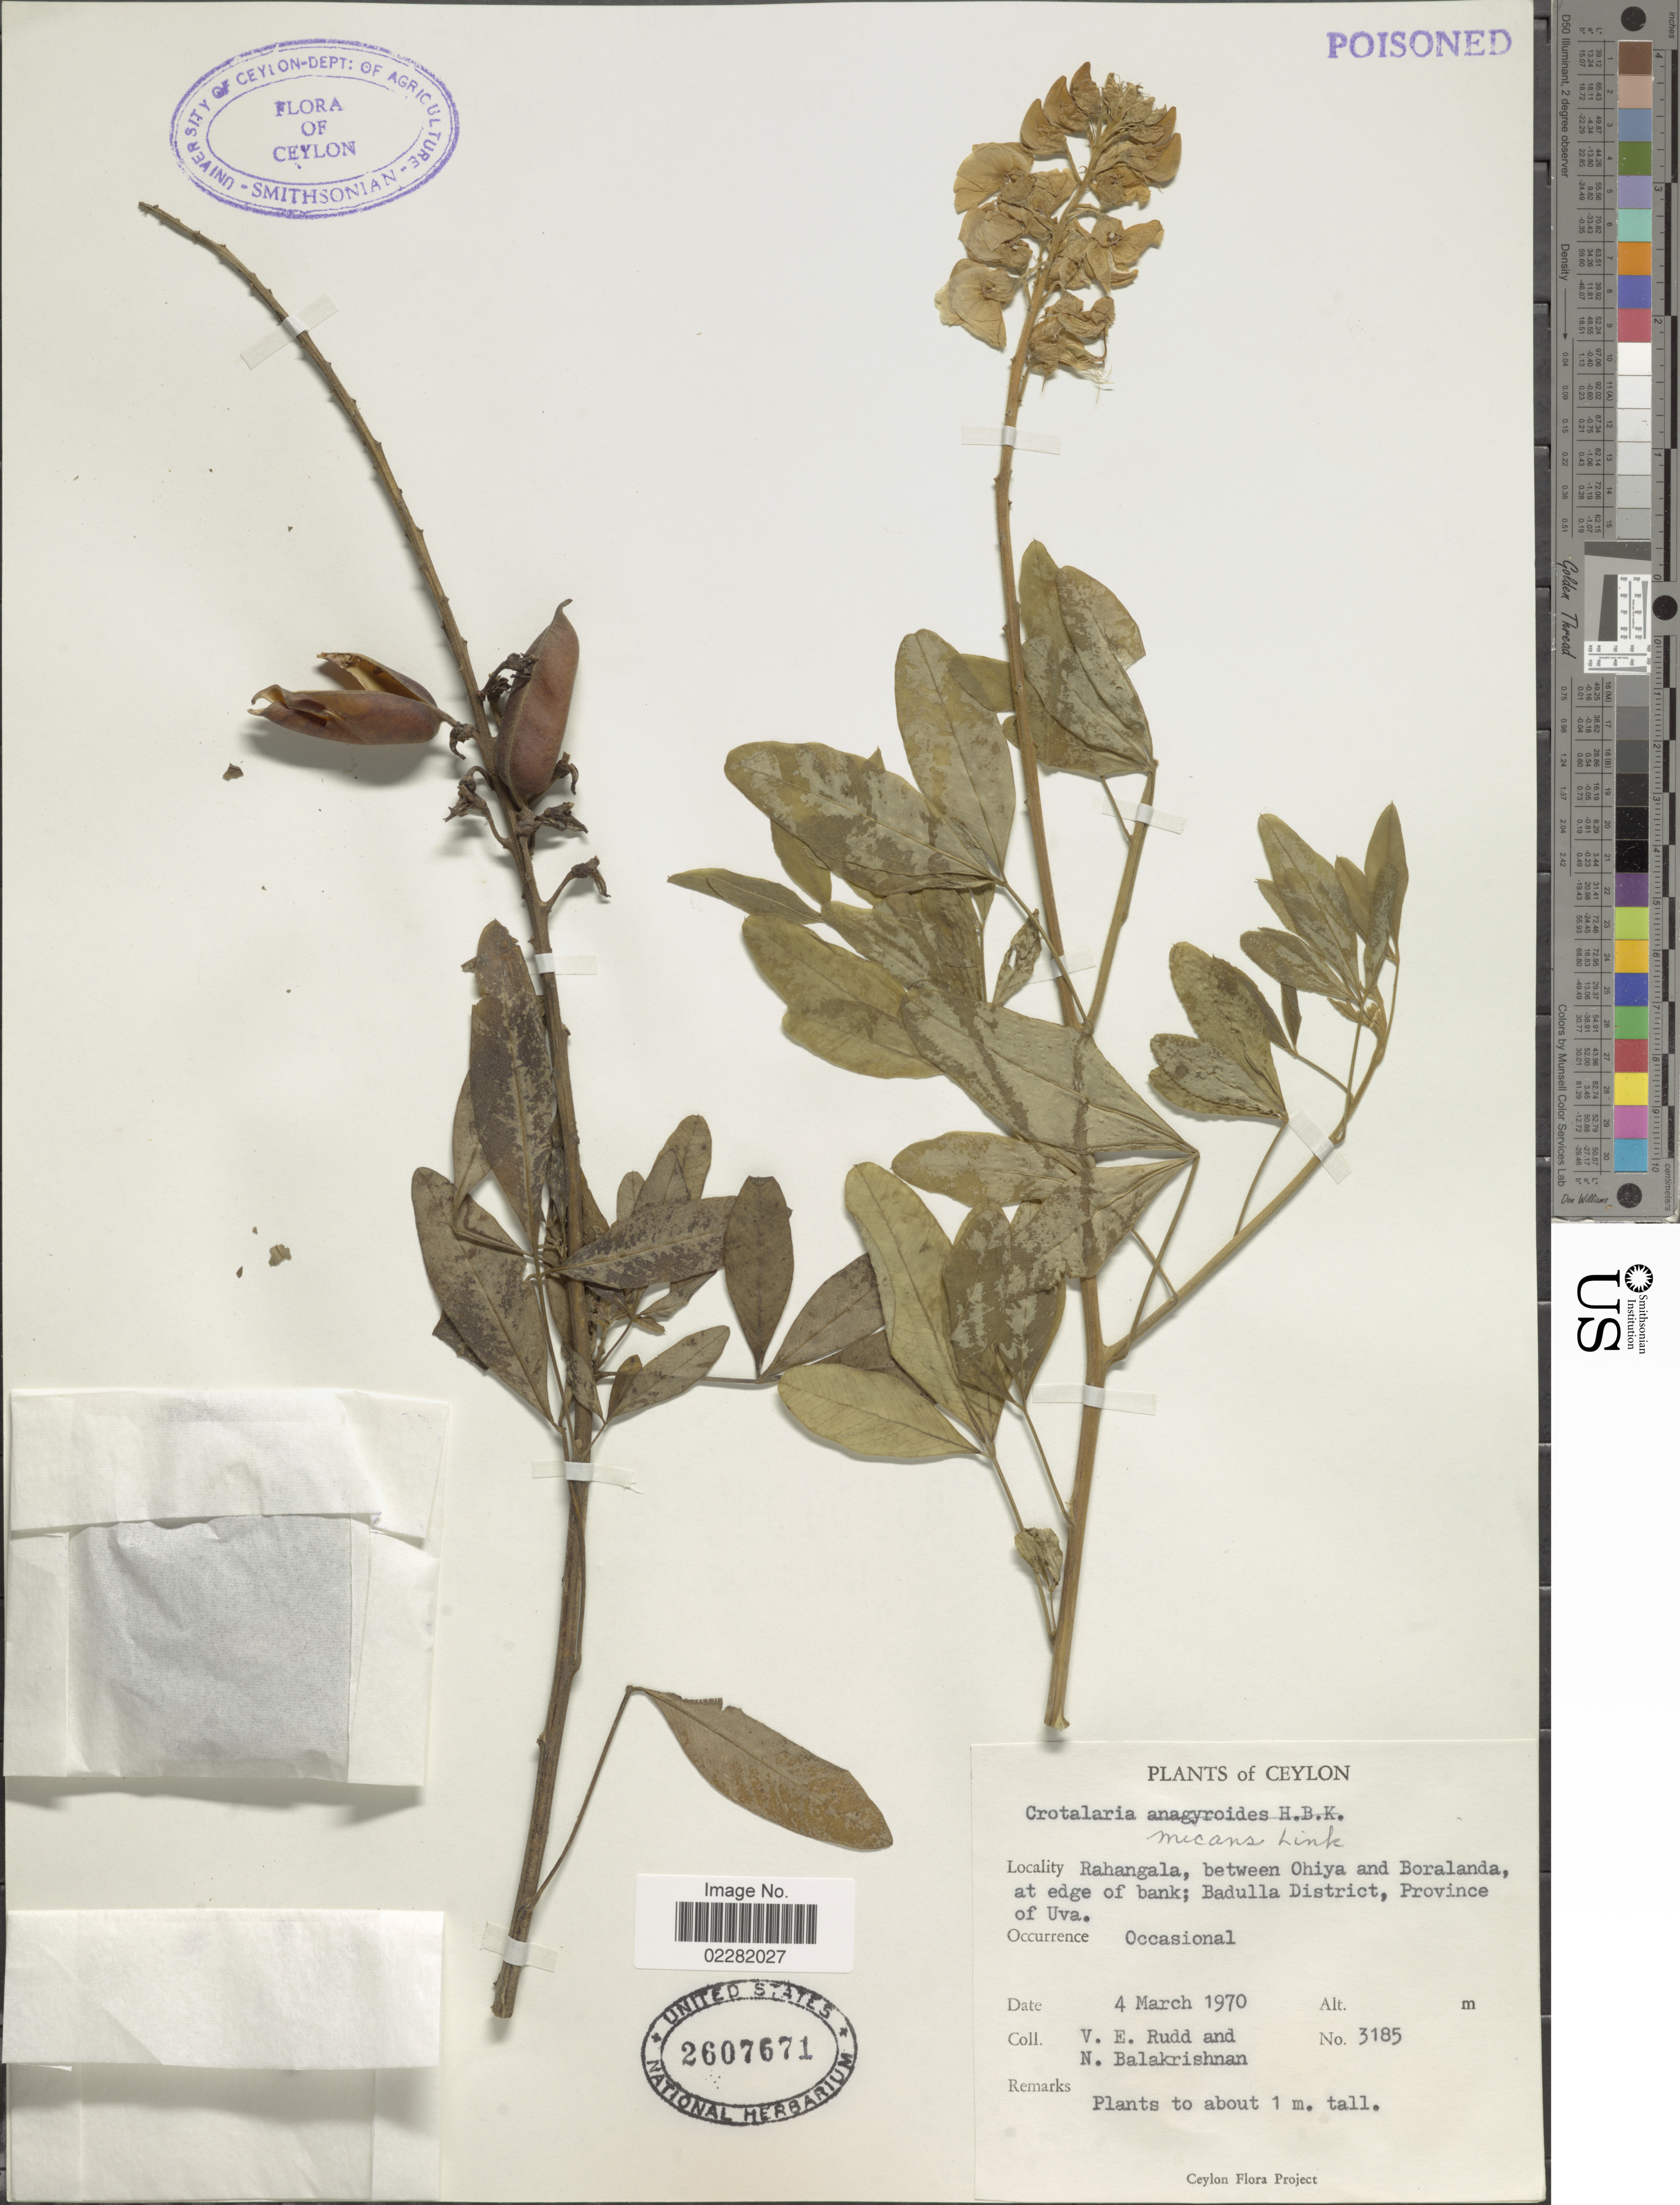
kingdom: Plantae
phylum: Tracheophyta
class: Magnoliopsida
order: Fabales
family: Fabaceae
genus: Crotalaria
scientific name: Crotalaria micans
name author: Link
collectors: V. E. Rudd & N. Balakrishnan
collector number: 3185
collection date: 1970-03-04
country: Sri Lanka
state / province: Uva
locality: Ceylon, Rahnaga, between Ohiya and Boralanda at edge of bank, Badulla District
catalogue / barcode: US 2607671